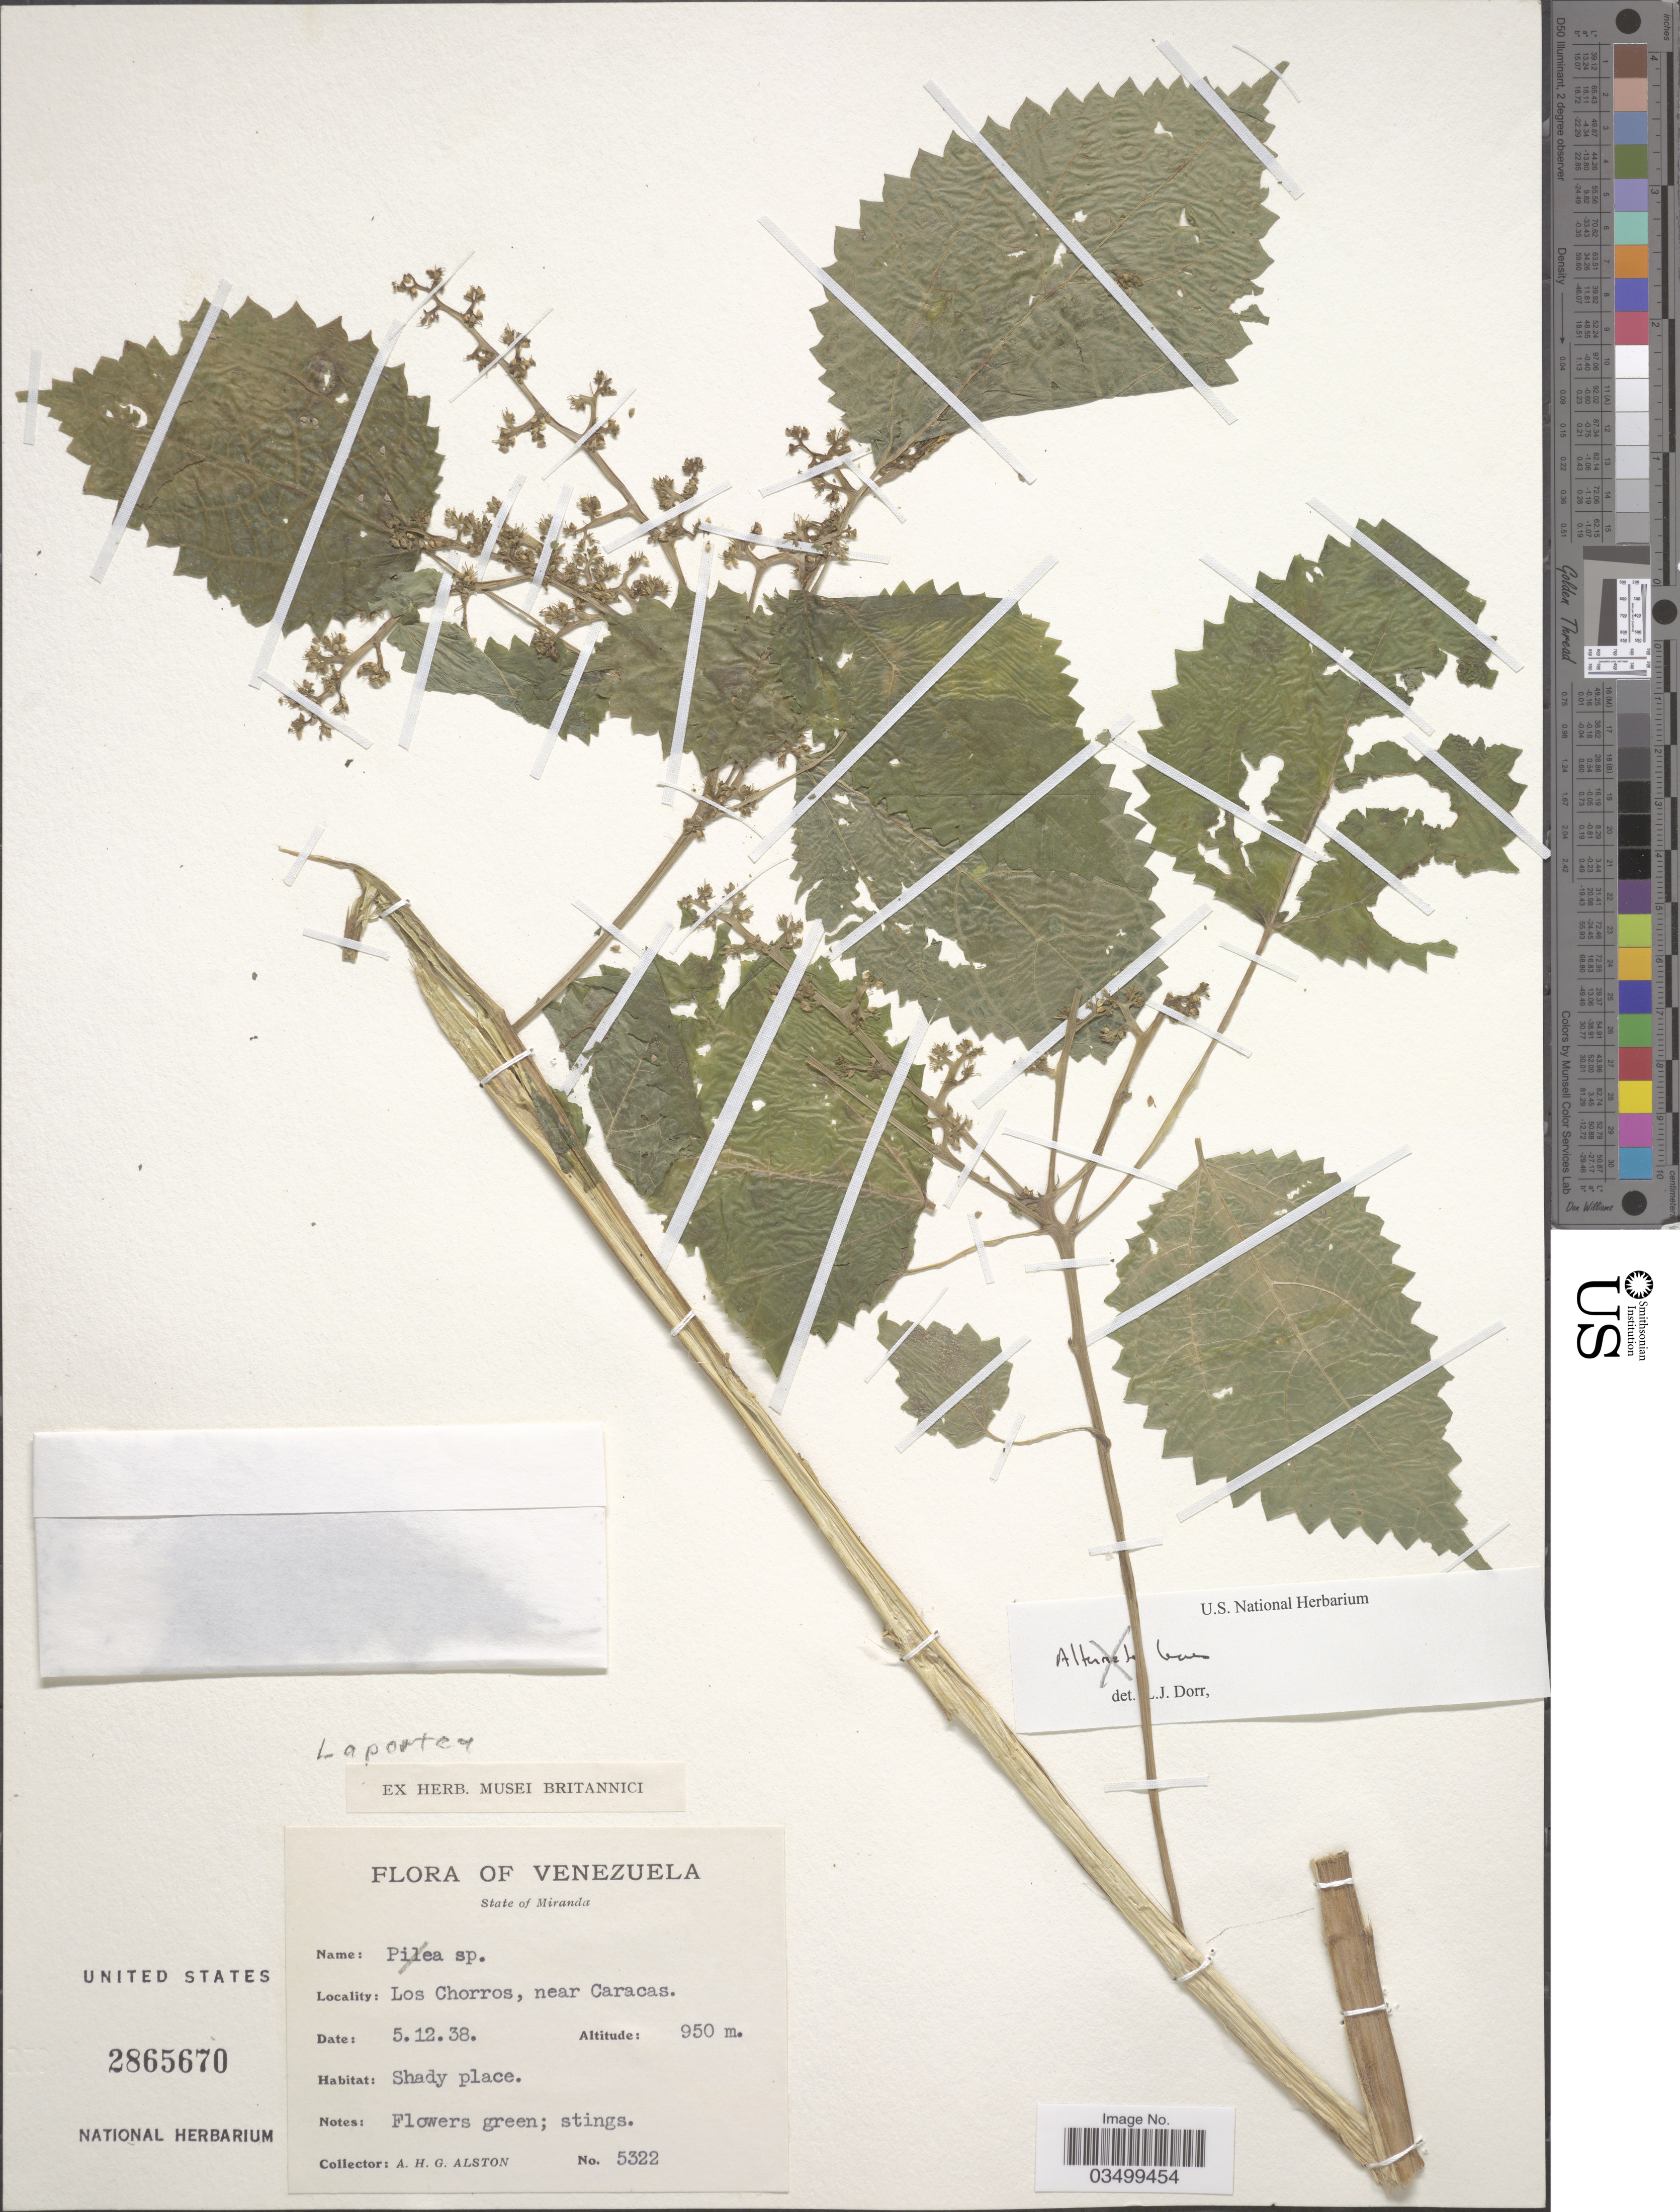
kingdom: Plantae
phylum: Tracheophyta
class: Magnoliopsida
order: Rosales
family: Urticaceae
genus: Laportea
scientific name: Laportea sp.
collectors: A. H. Alston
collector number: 5322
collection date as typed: Transcribed d/m/y: 5/12/38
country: Venezuela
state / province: Miranda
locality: Los Chorros, near Caracas.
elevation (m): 950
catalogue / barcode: US 2865670